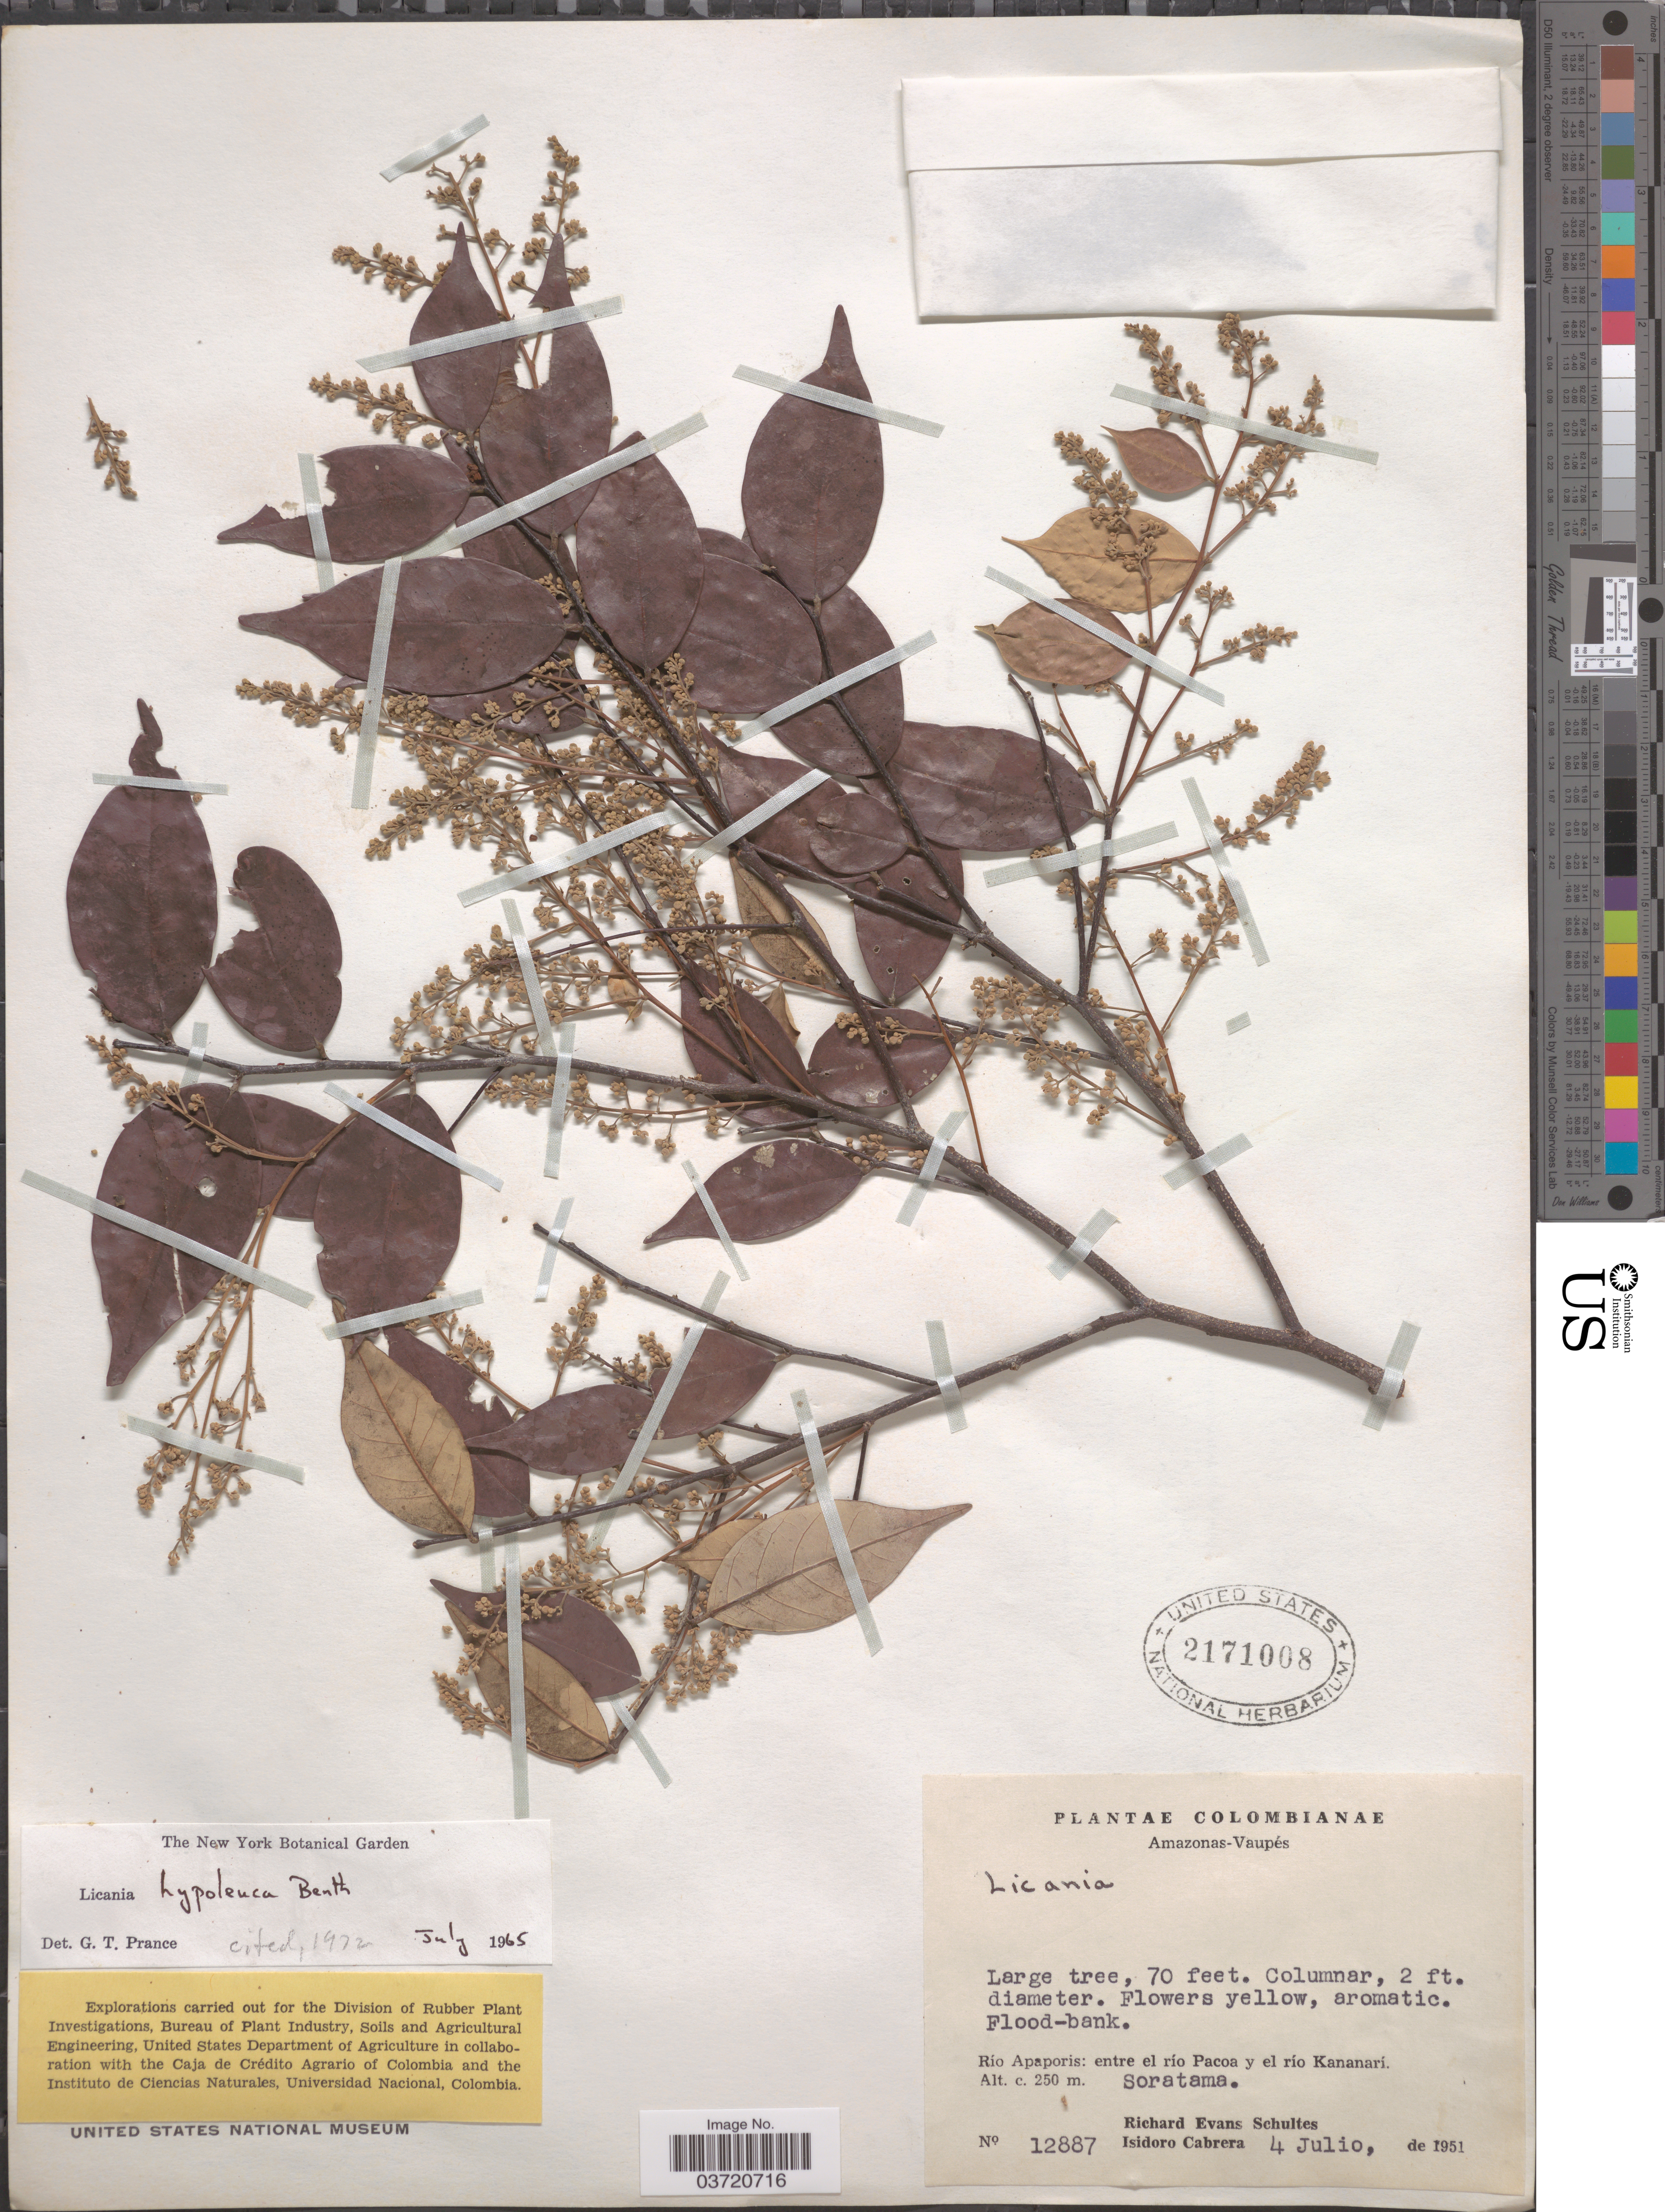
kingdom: Plantae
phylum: Tracheophyta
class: Magnoliopsida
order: Malpighiales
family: Chrysobalanaceae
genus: Licania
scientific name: Licania hypoleuca var. hypoleuca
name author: Benth.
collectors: R. E. Schultes & I. Cabrera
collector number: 12887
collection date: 1951-07-04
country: Colombia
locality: Amazonas-Vaupés. Río Apaporis: entre el Río Pacoa y el río Kananarí. Soratama.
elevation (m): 250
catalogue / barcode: US 2171008